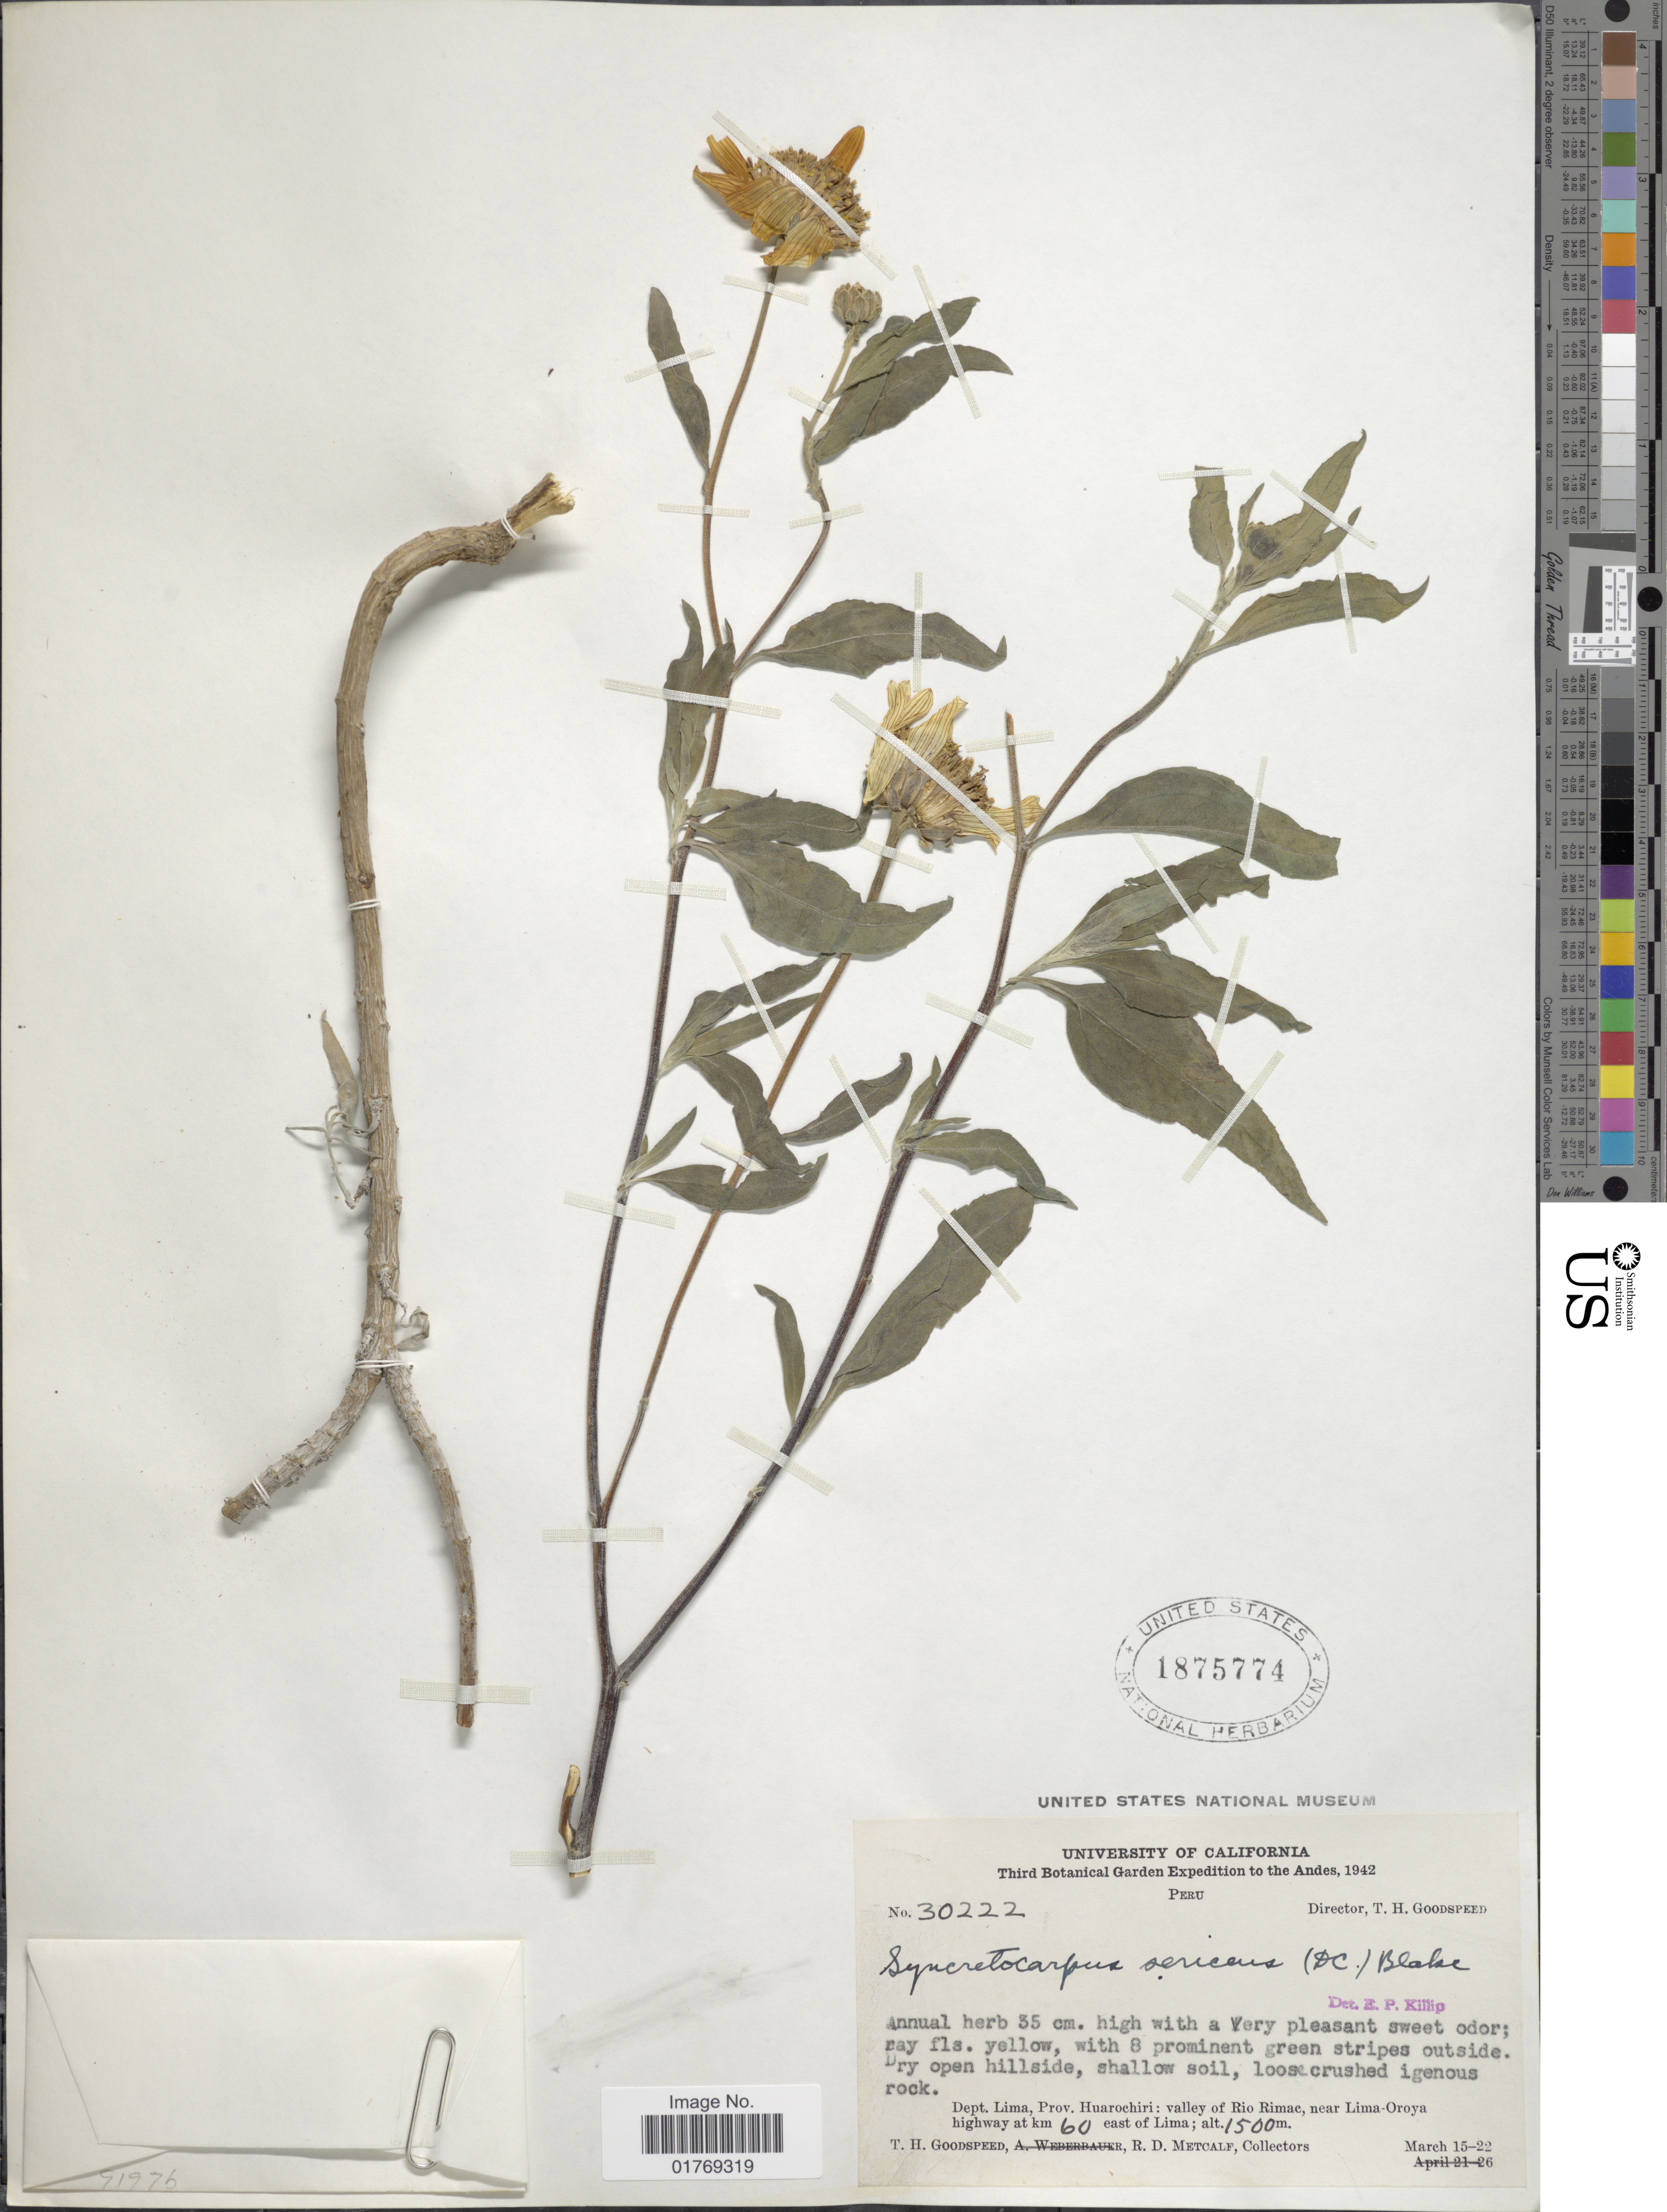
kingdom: Plantae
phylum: Tracheophyta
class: Magnoliopsida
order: Asterales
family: Asteraceae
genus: Syncretocarpus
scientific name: Syncretocarpus sericeus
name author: S.F. Blake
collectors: T. Goodspeed & R. D. Metcalf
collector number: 30222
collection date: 1942-03-15/1942-03-22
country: Peru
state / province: Lima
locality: Dept. Lima, Prov. Huharochiri: valley of Rio Rimac, near Lima-Oroya highway at km 60 east of Lima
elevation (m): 1500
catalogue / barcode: US 1875774